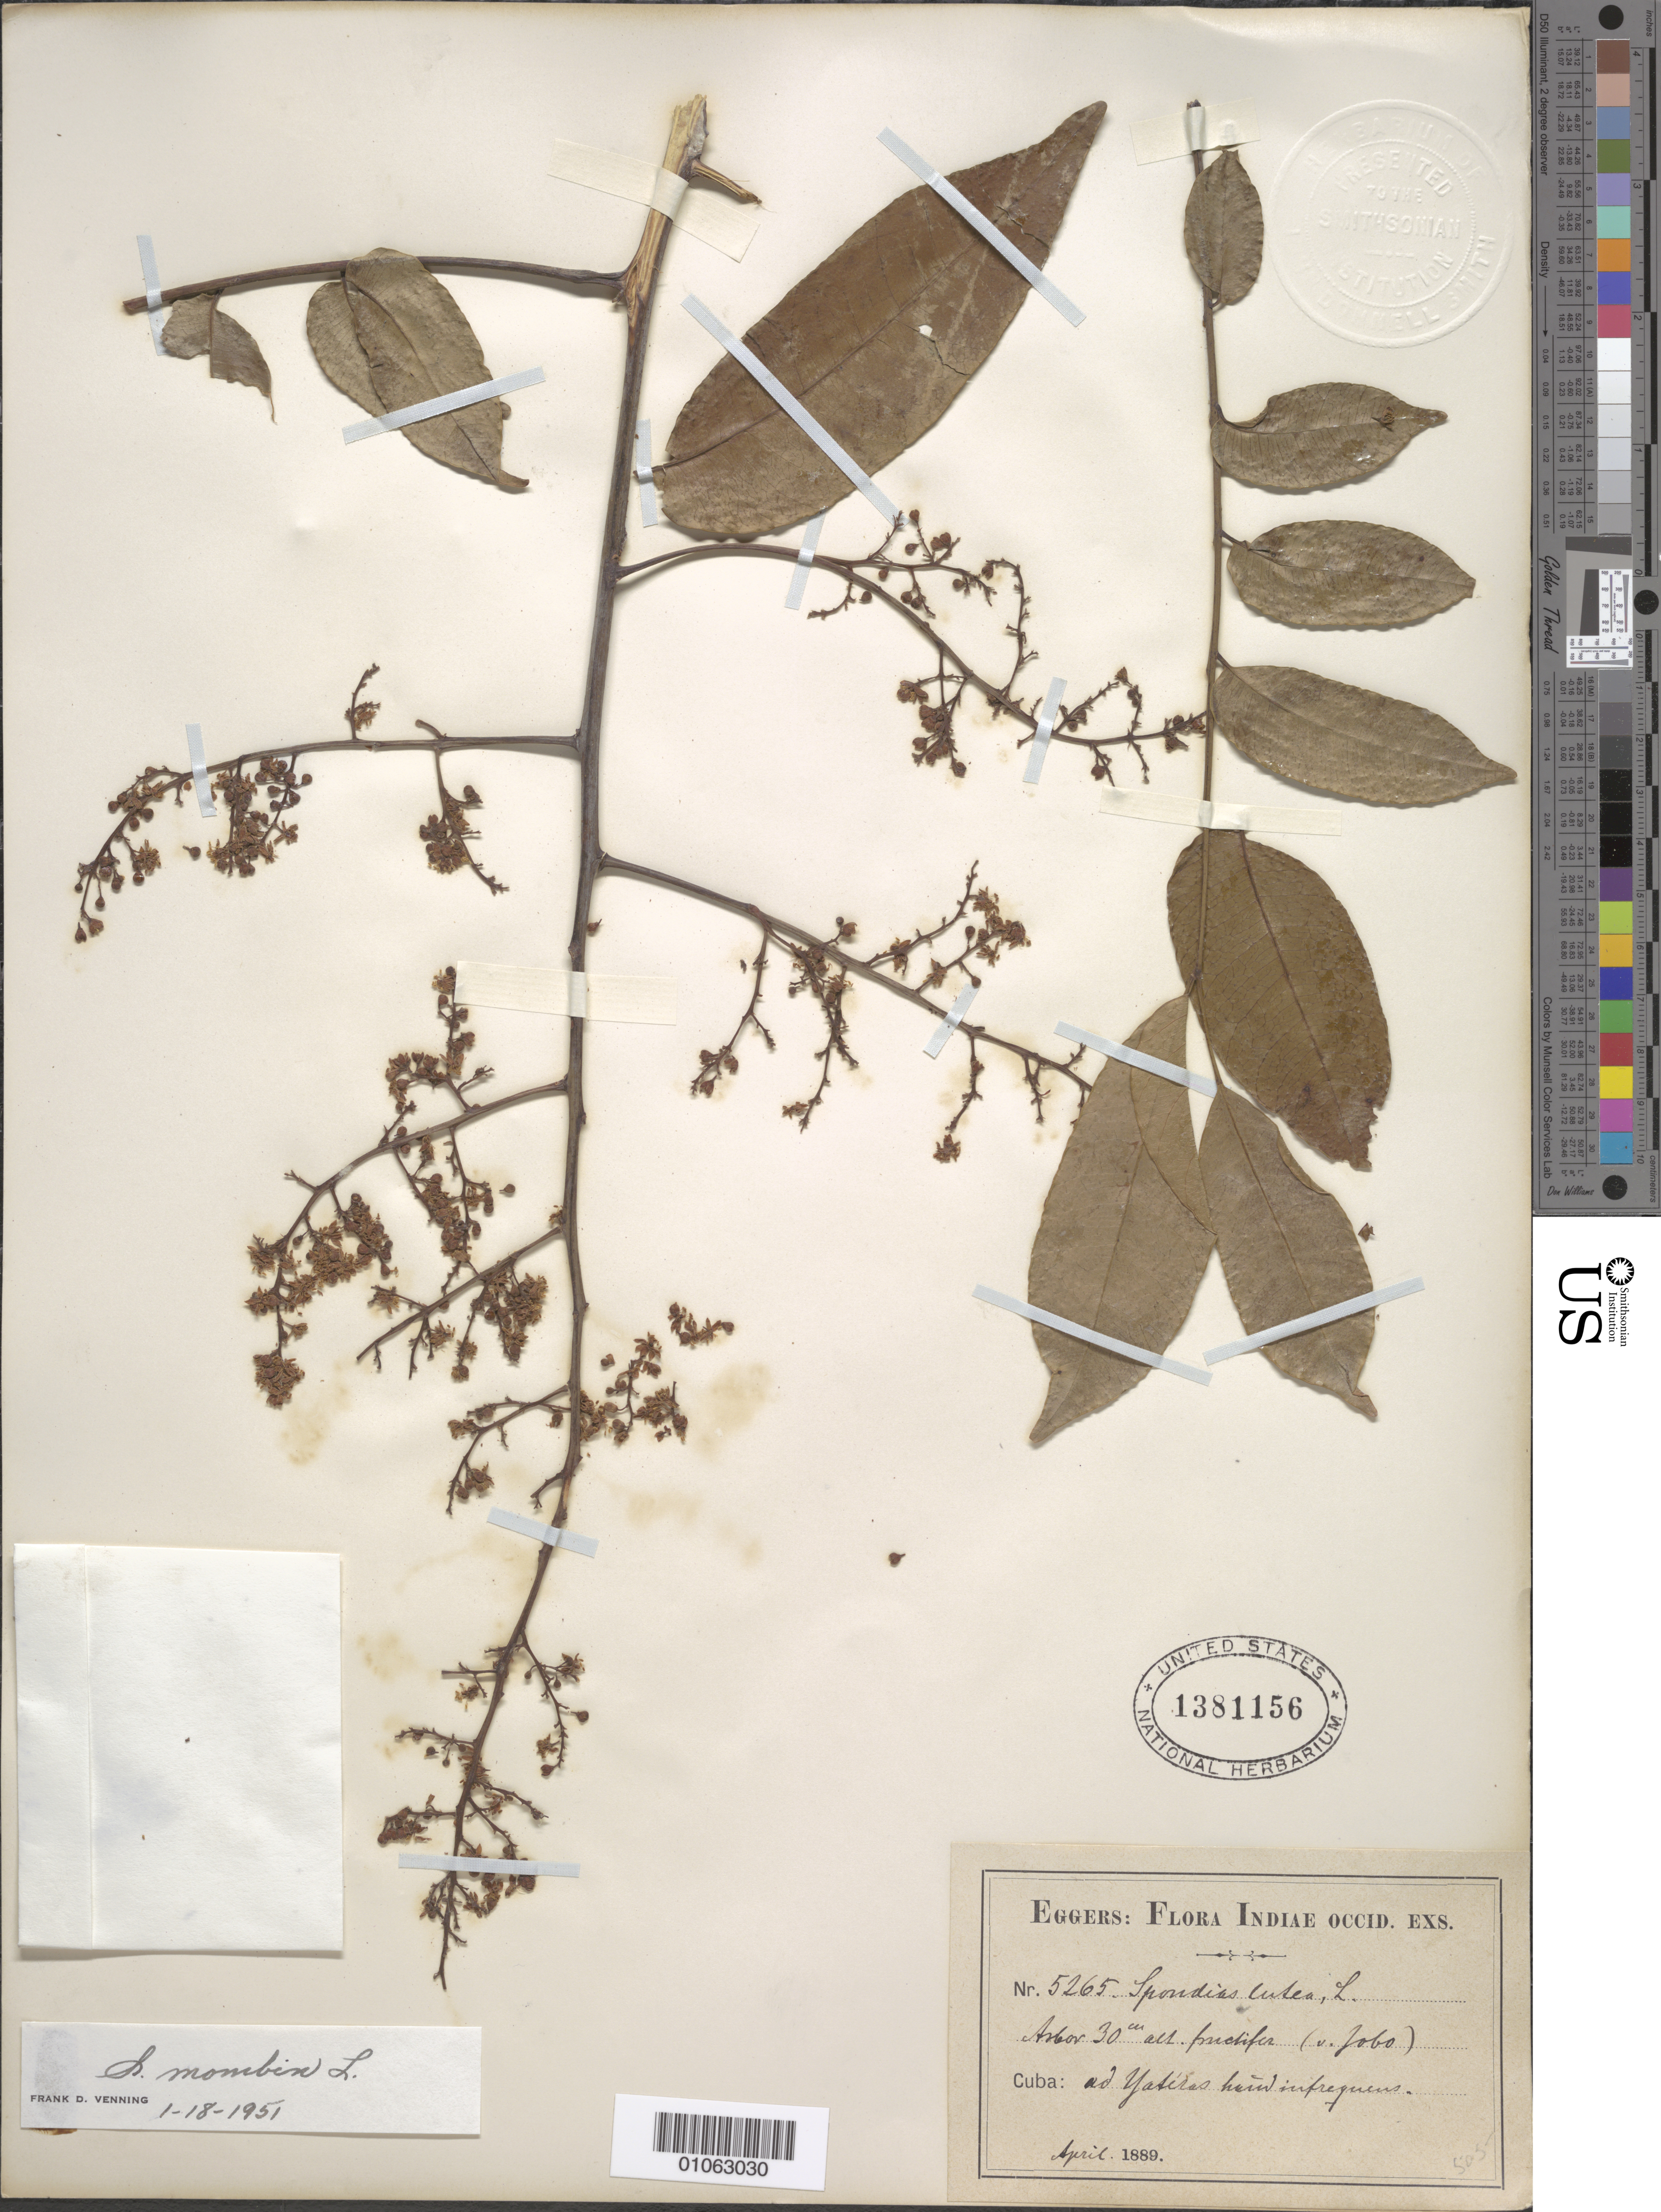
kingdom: Plantae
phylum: Tracheophyta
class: Magnoliopsida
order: Sapindales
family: Anacardiaceae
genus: Spondias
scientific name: Spondias mombin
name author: L.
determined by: Mitchell, J. D.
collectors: H. F. A. von Eggers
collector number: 5265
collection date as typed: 01 Apr 1889 to 30 Apr 1889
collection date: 1889-04-01/1889-04-30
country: Cuba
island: Cuba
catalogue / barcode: US 1381156